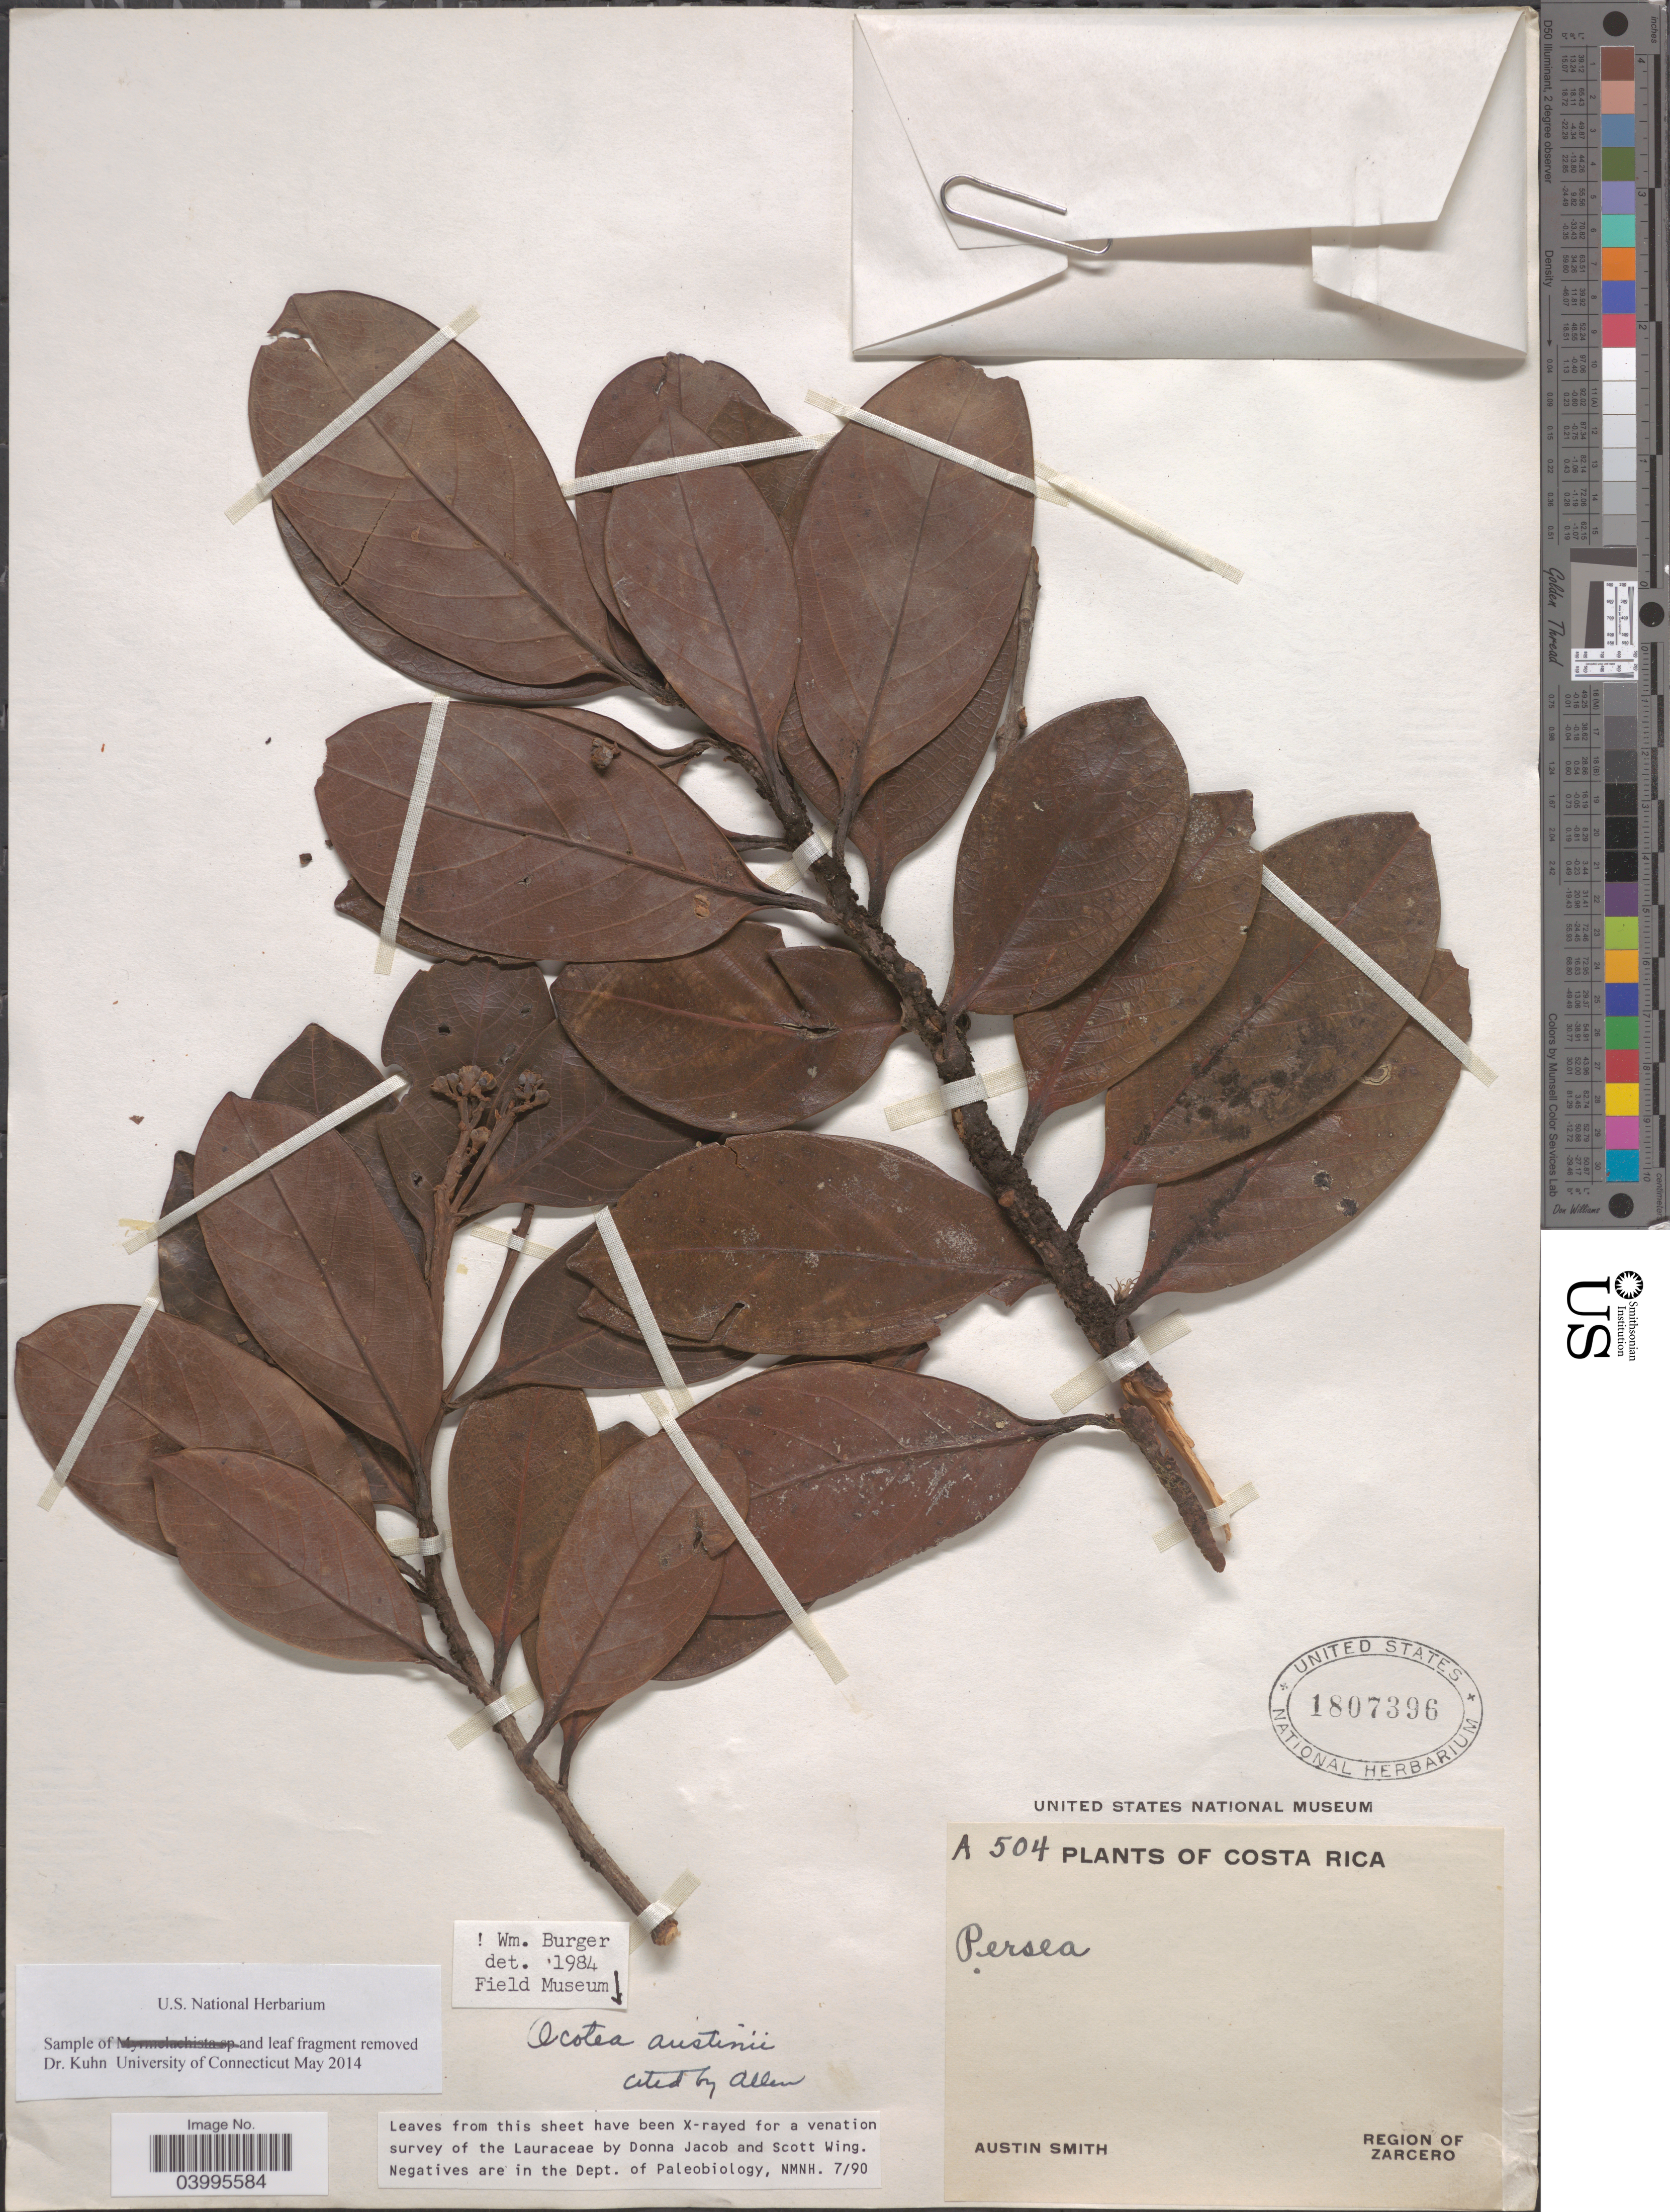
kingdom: Plantae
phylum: Tracheophyta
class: Magnoliopsida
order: Laurales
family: Lauraceae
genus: Ocotea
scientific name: Ocotea austinii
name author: C.K. Allen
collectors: Aust P. Smith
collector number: A504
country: Costa Rica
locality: Region of Zarcero.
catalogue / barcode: US 1807396